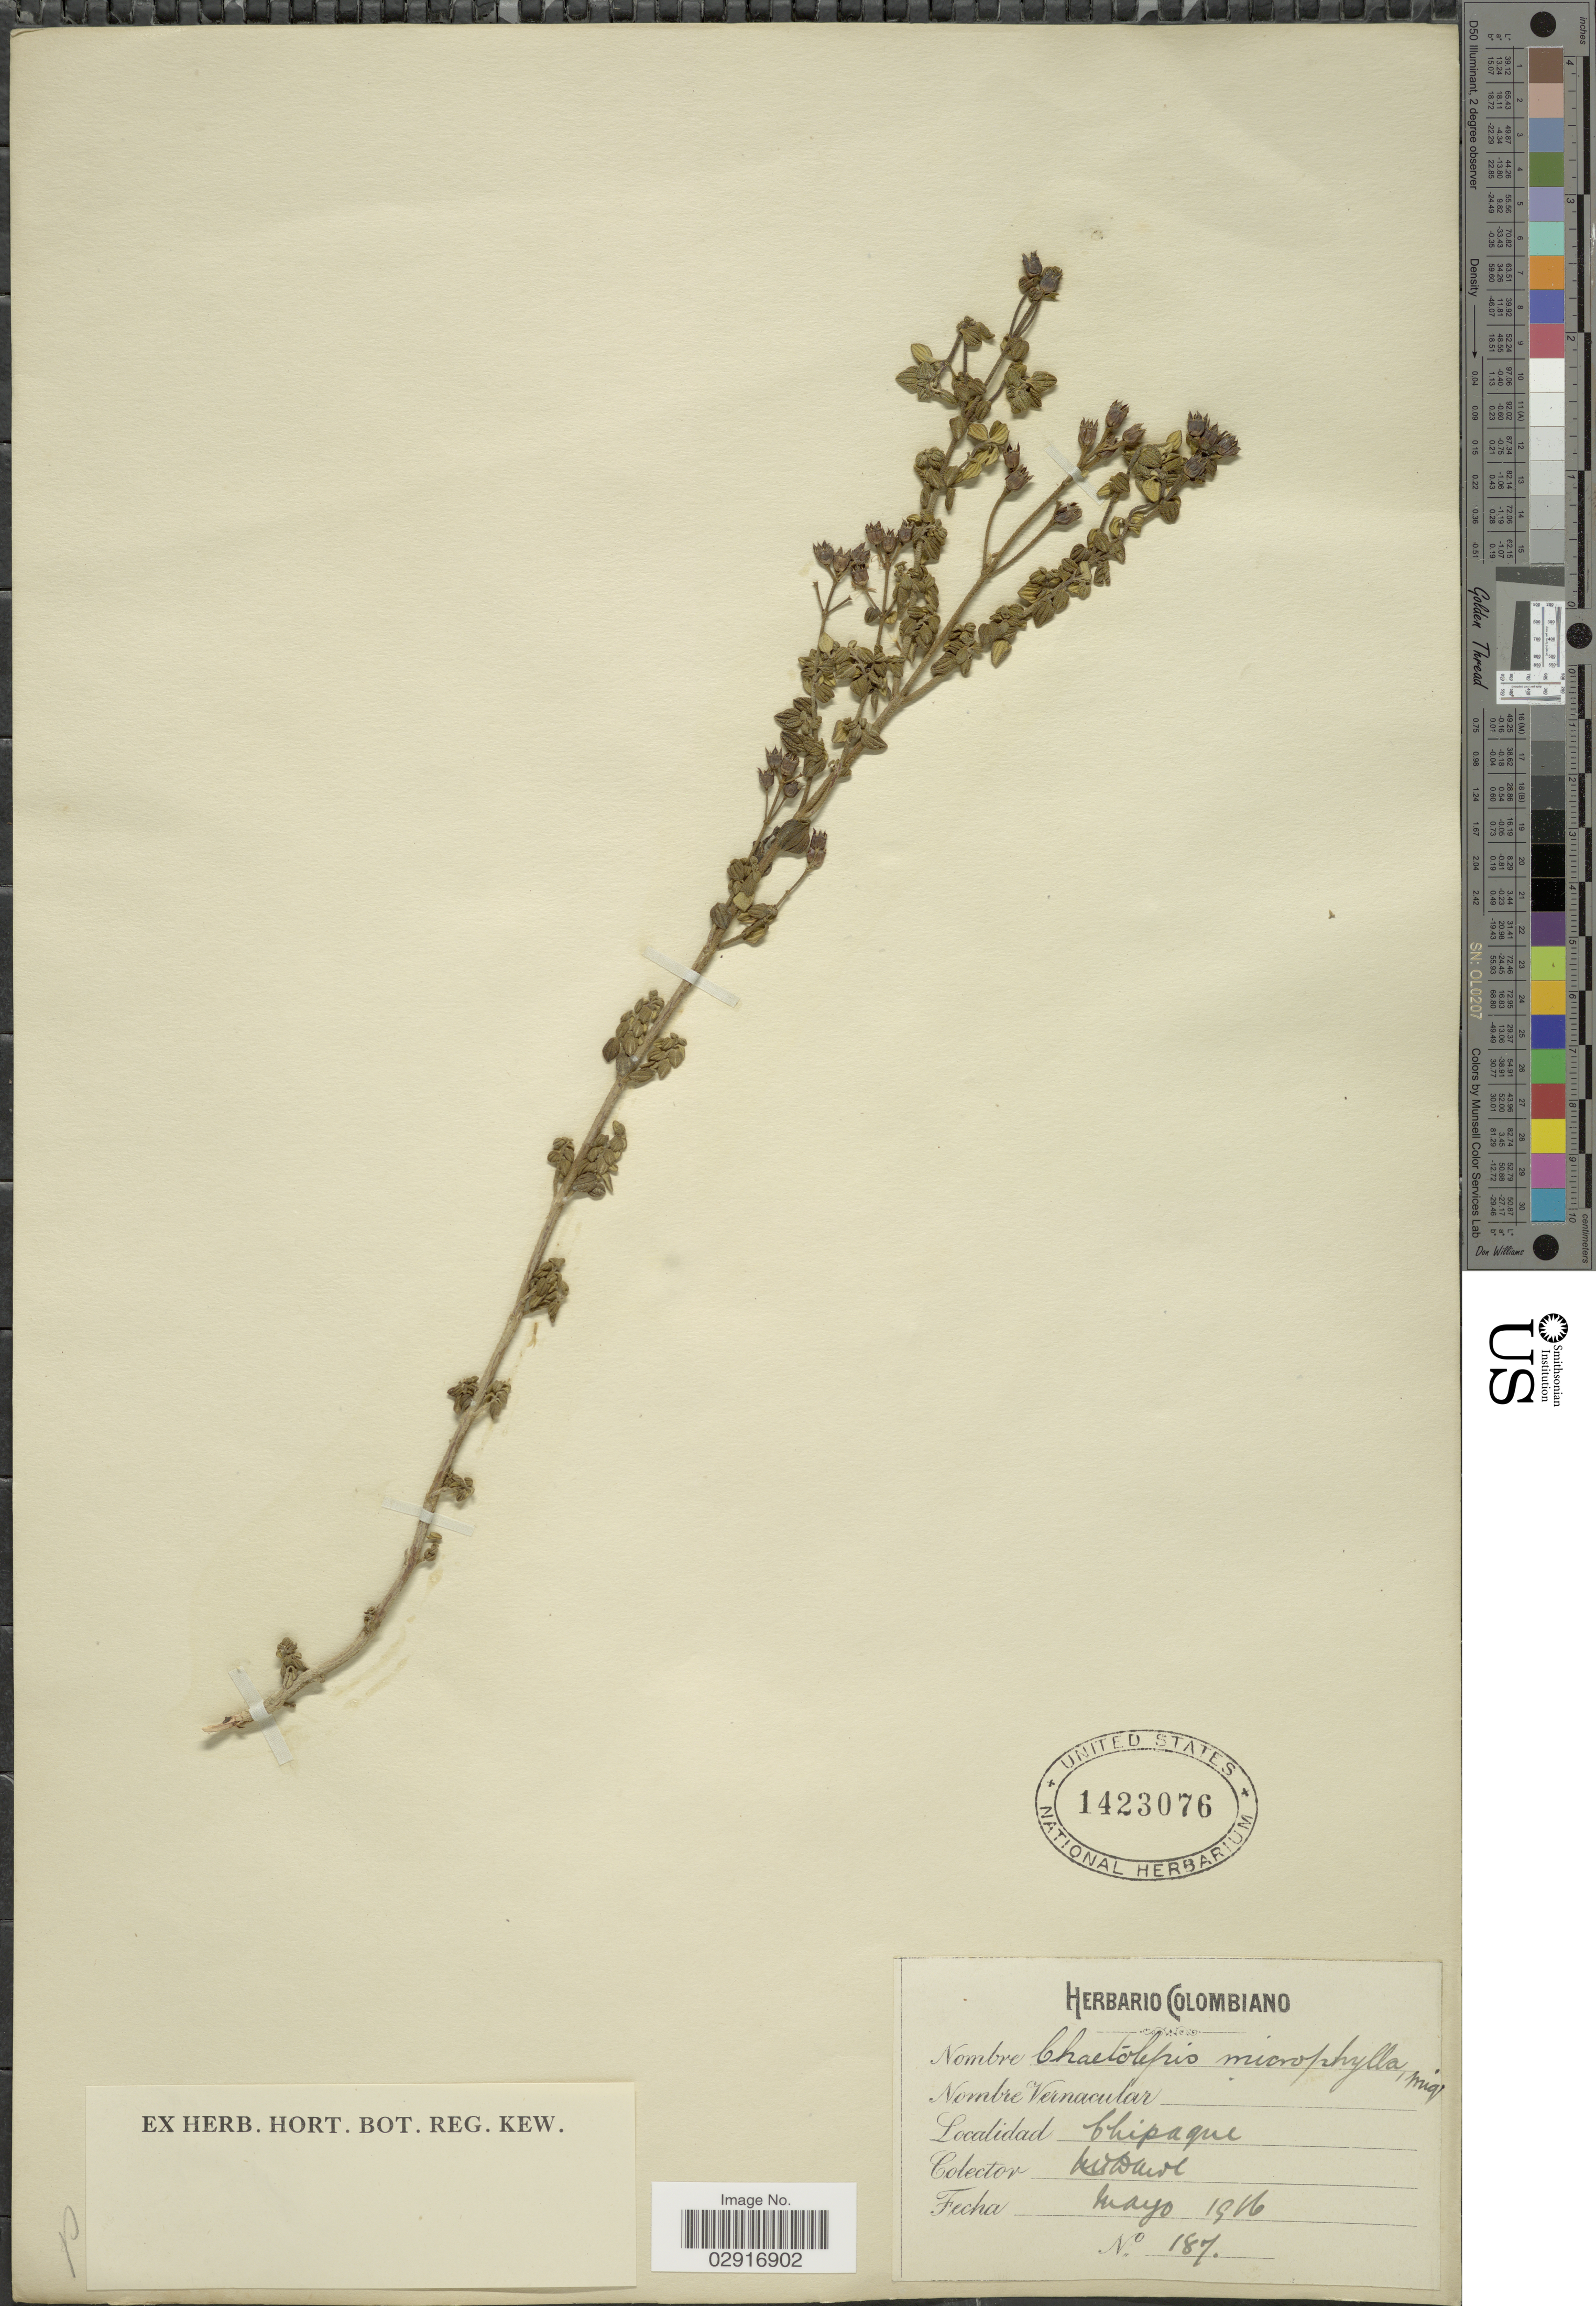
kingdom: Plantae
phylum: Tracheophyta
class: Magnoliopsida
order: Myrtales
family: Melastomataceae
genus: Chaetolepis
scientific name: Chaetolepis microphylla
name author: (Bonpl.) Miq.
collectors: M. T. Dawe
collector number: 187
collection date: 1916-05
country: Colombia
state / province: Cundinamarca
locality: Chipaque.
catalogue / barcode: US 1423076